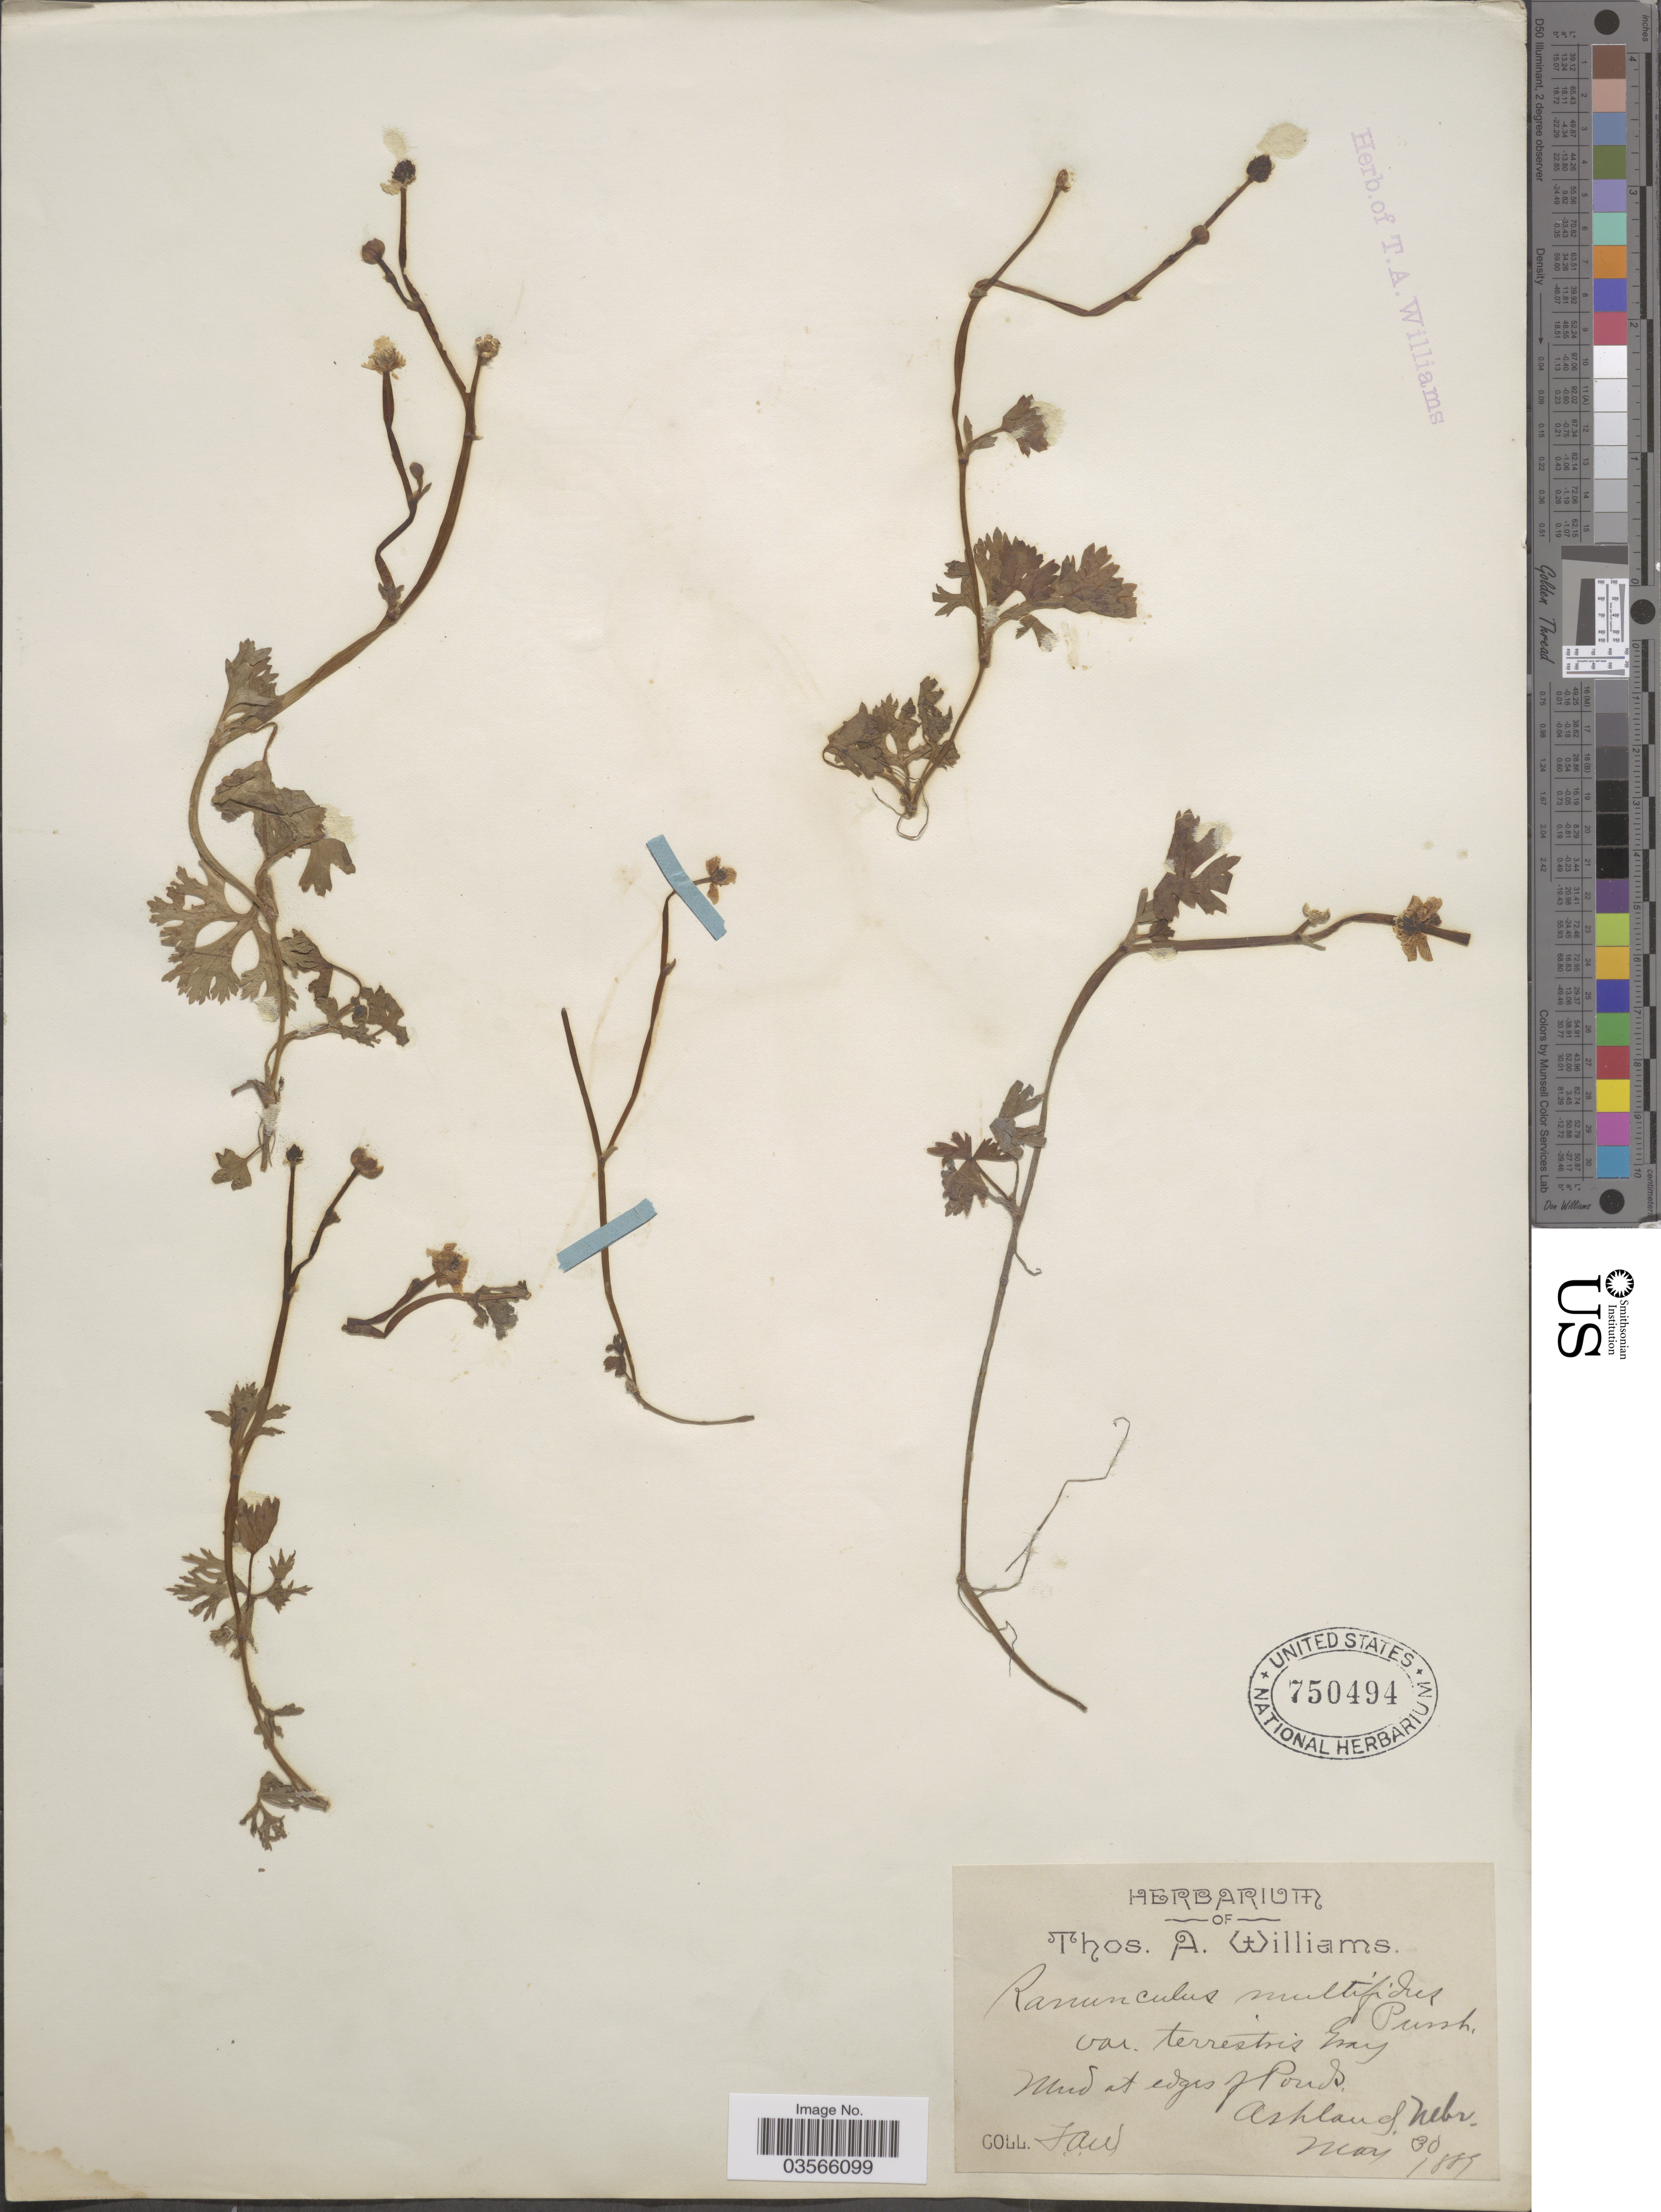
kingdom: Plantae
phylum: Tracheophyta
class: Magnoliopsida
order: Ranunculales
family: Ranunculaceae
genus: Ranunculus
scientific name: Ranunculus flabellaris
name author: Raf.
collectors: T. A. Williams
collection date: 1885-05-30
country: United States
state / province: Nebraska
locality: Mud at edges of Pond. Ashland.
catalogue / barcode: US 750494